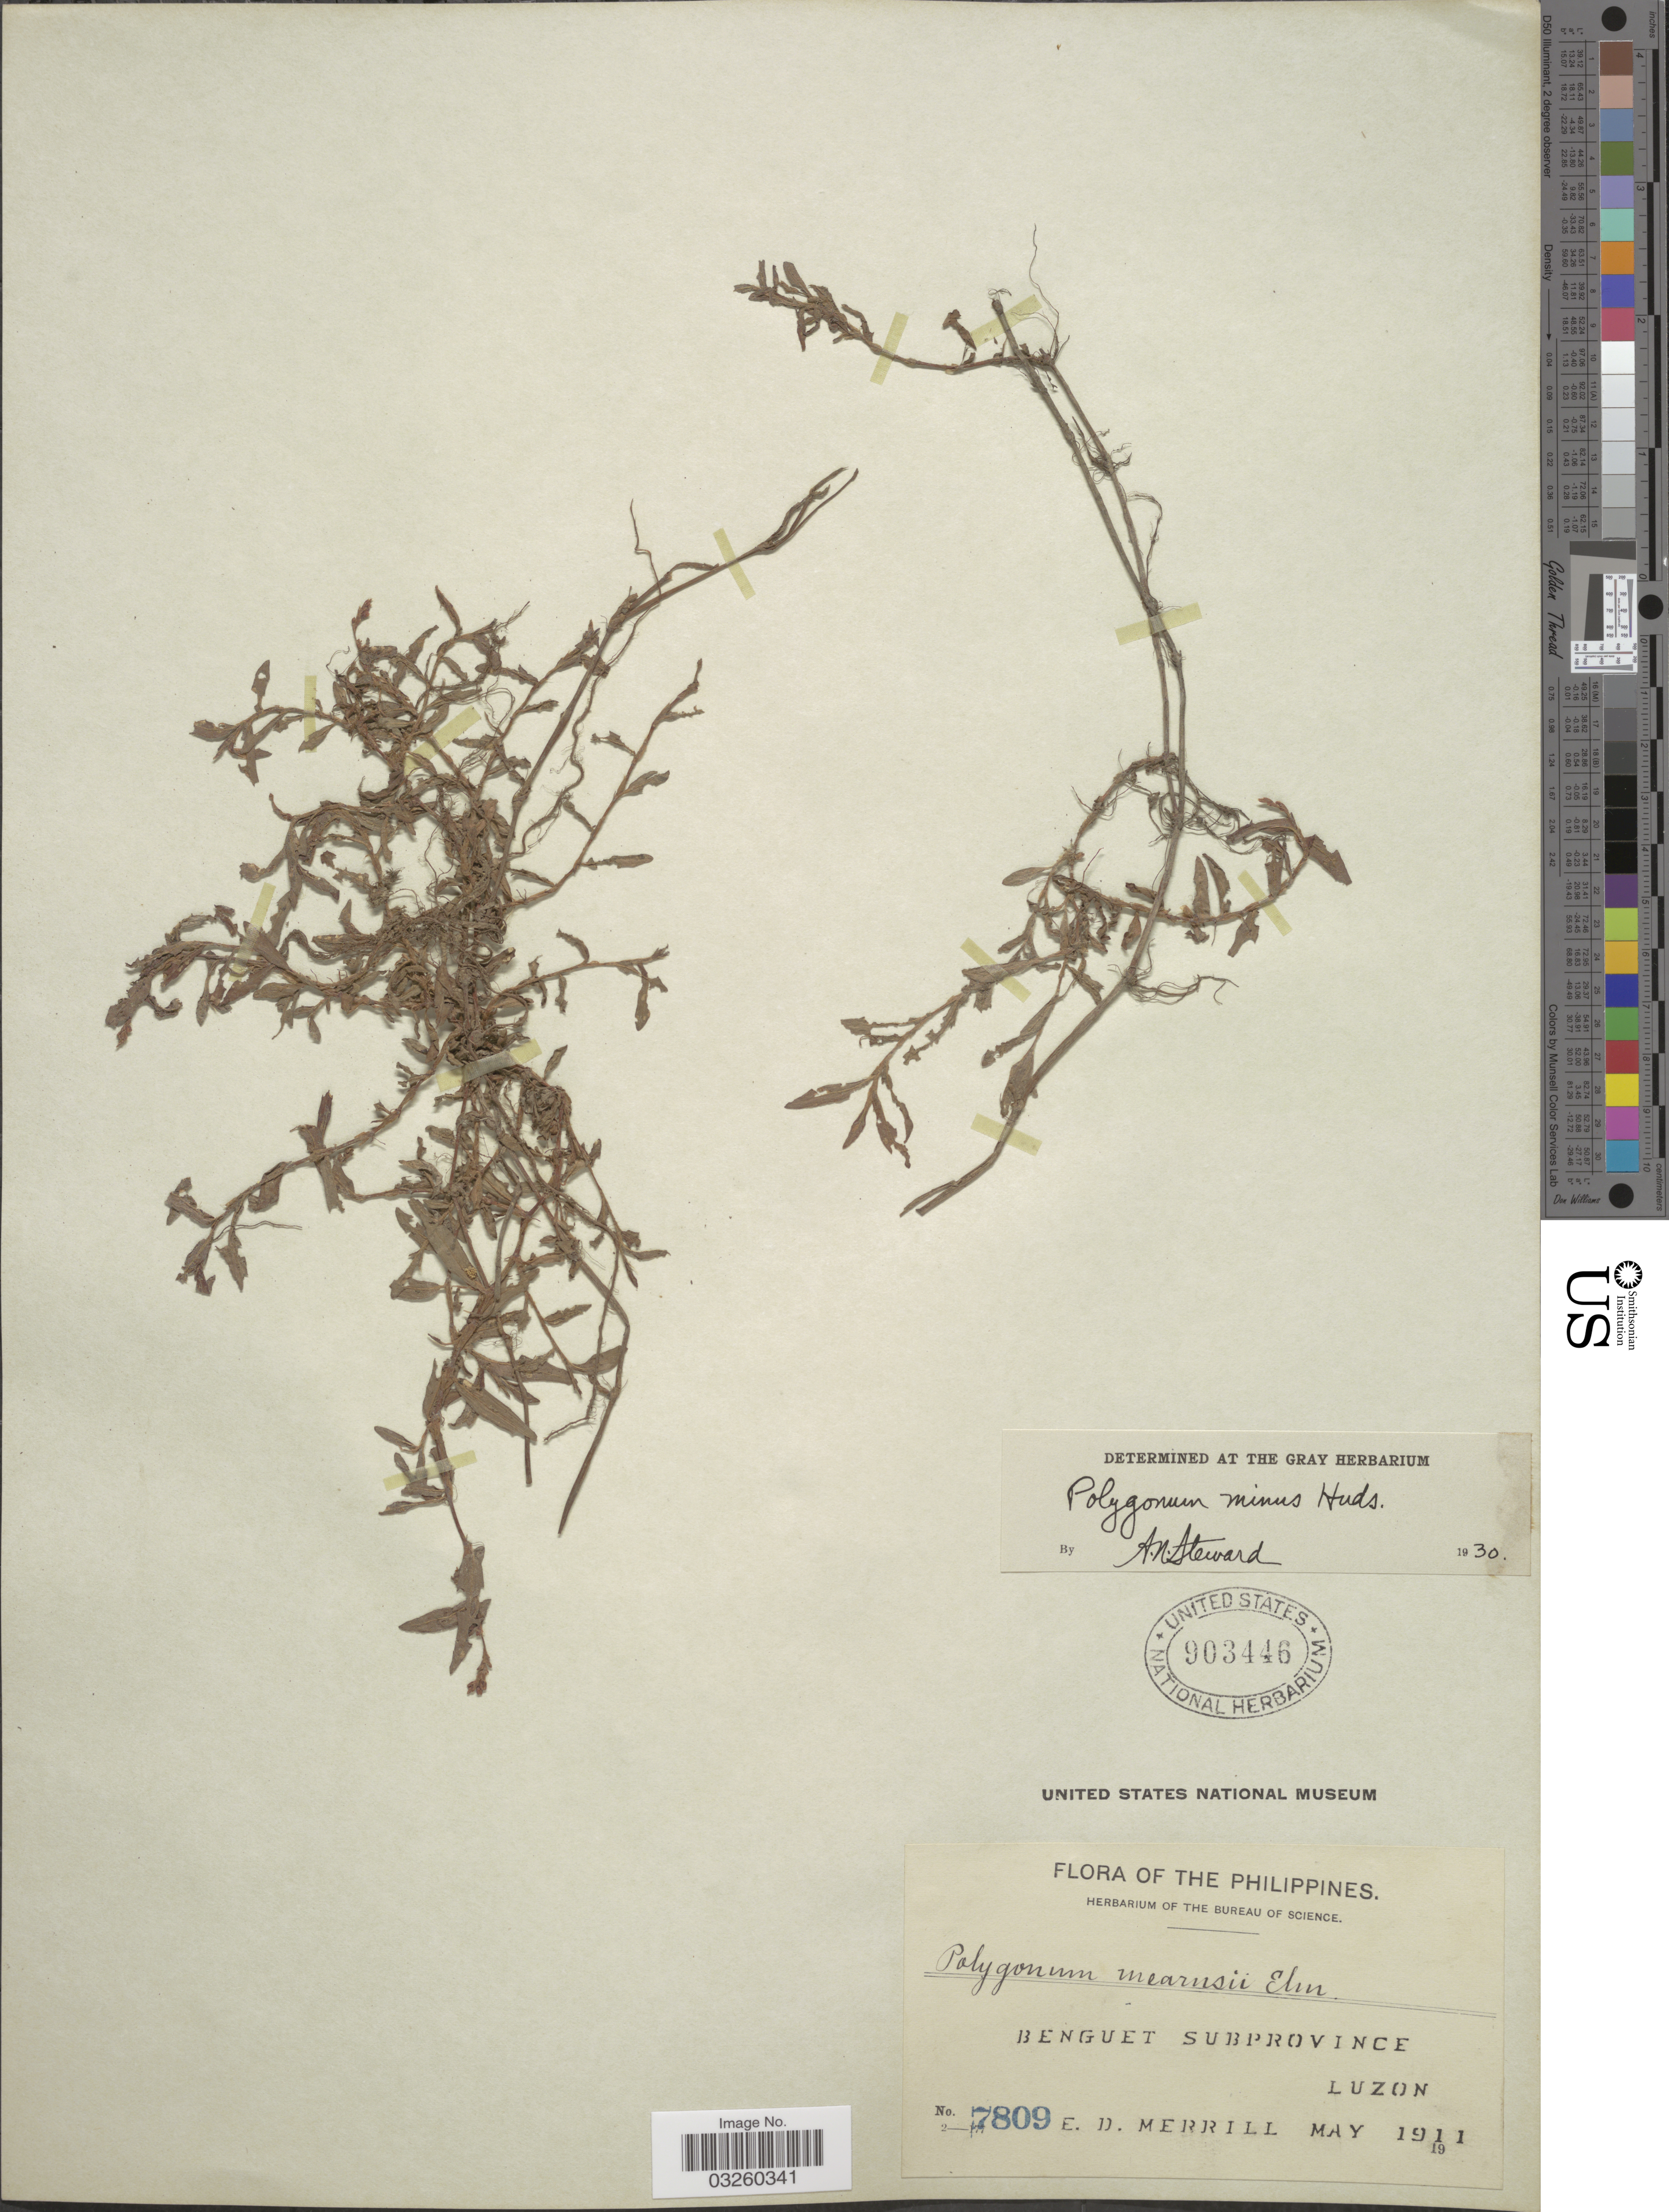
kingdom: Plantae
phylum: Tracheophyta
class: Magnoliopsida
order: Caryophyllales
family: Polygonaceae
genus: Polygonum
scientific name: Polygonum minus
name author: Huds.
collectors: E. D. Merrill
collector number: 7809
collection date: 1911-05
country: Philippines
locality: Benguet Subprovince. Luzon.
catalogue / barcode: US 903446